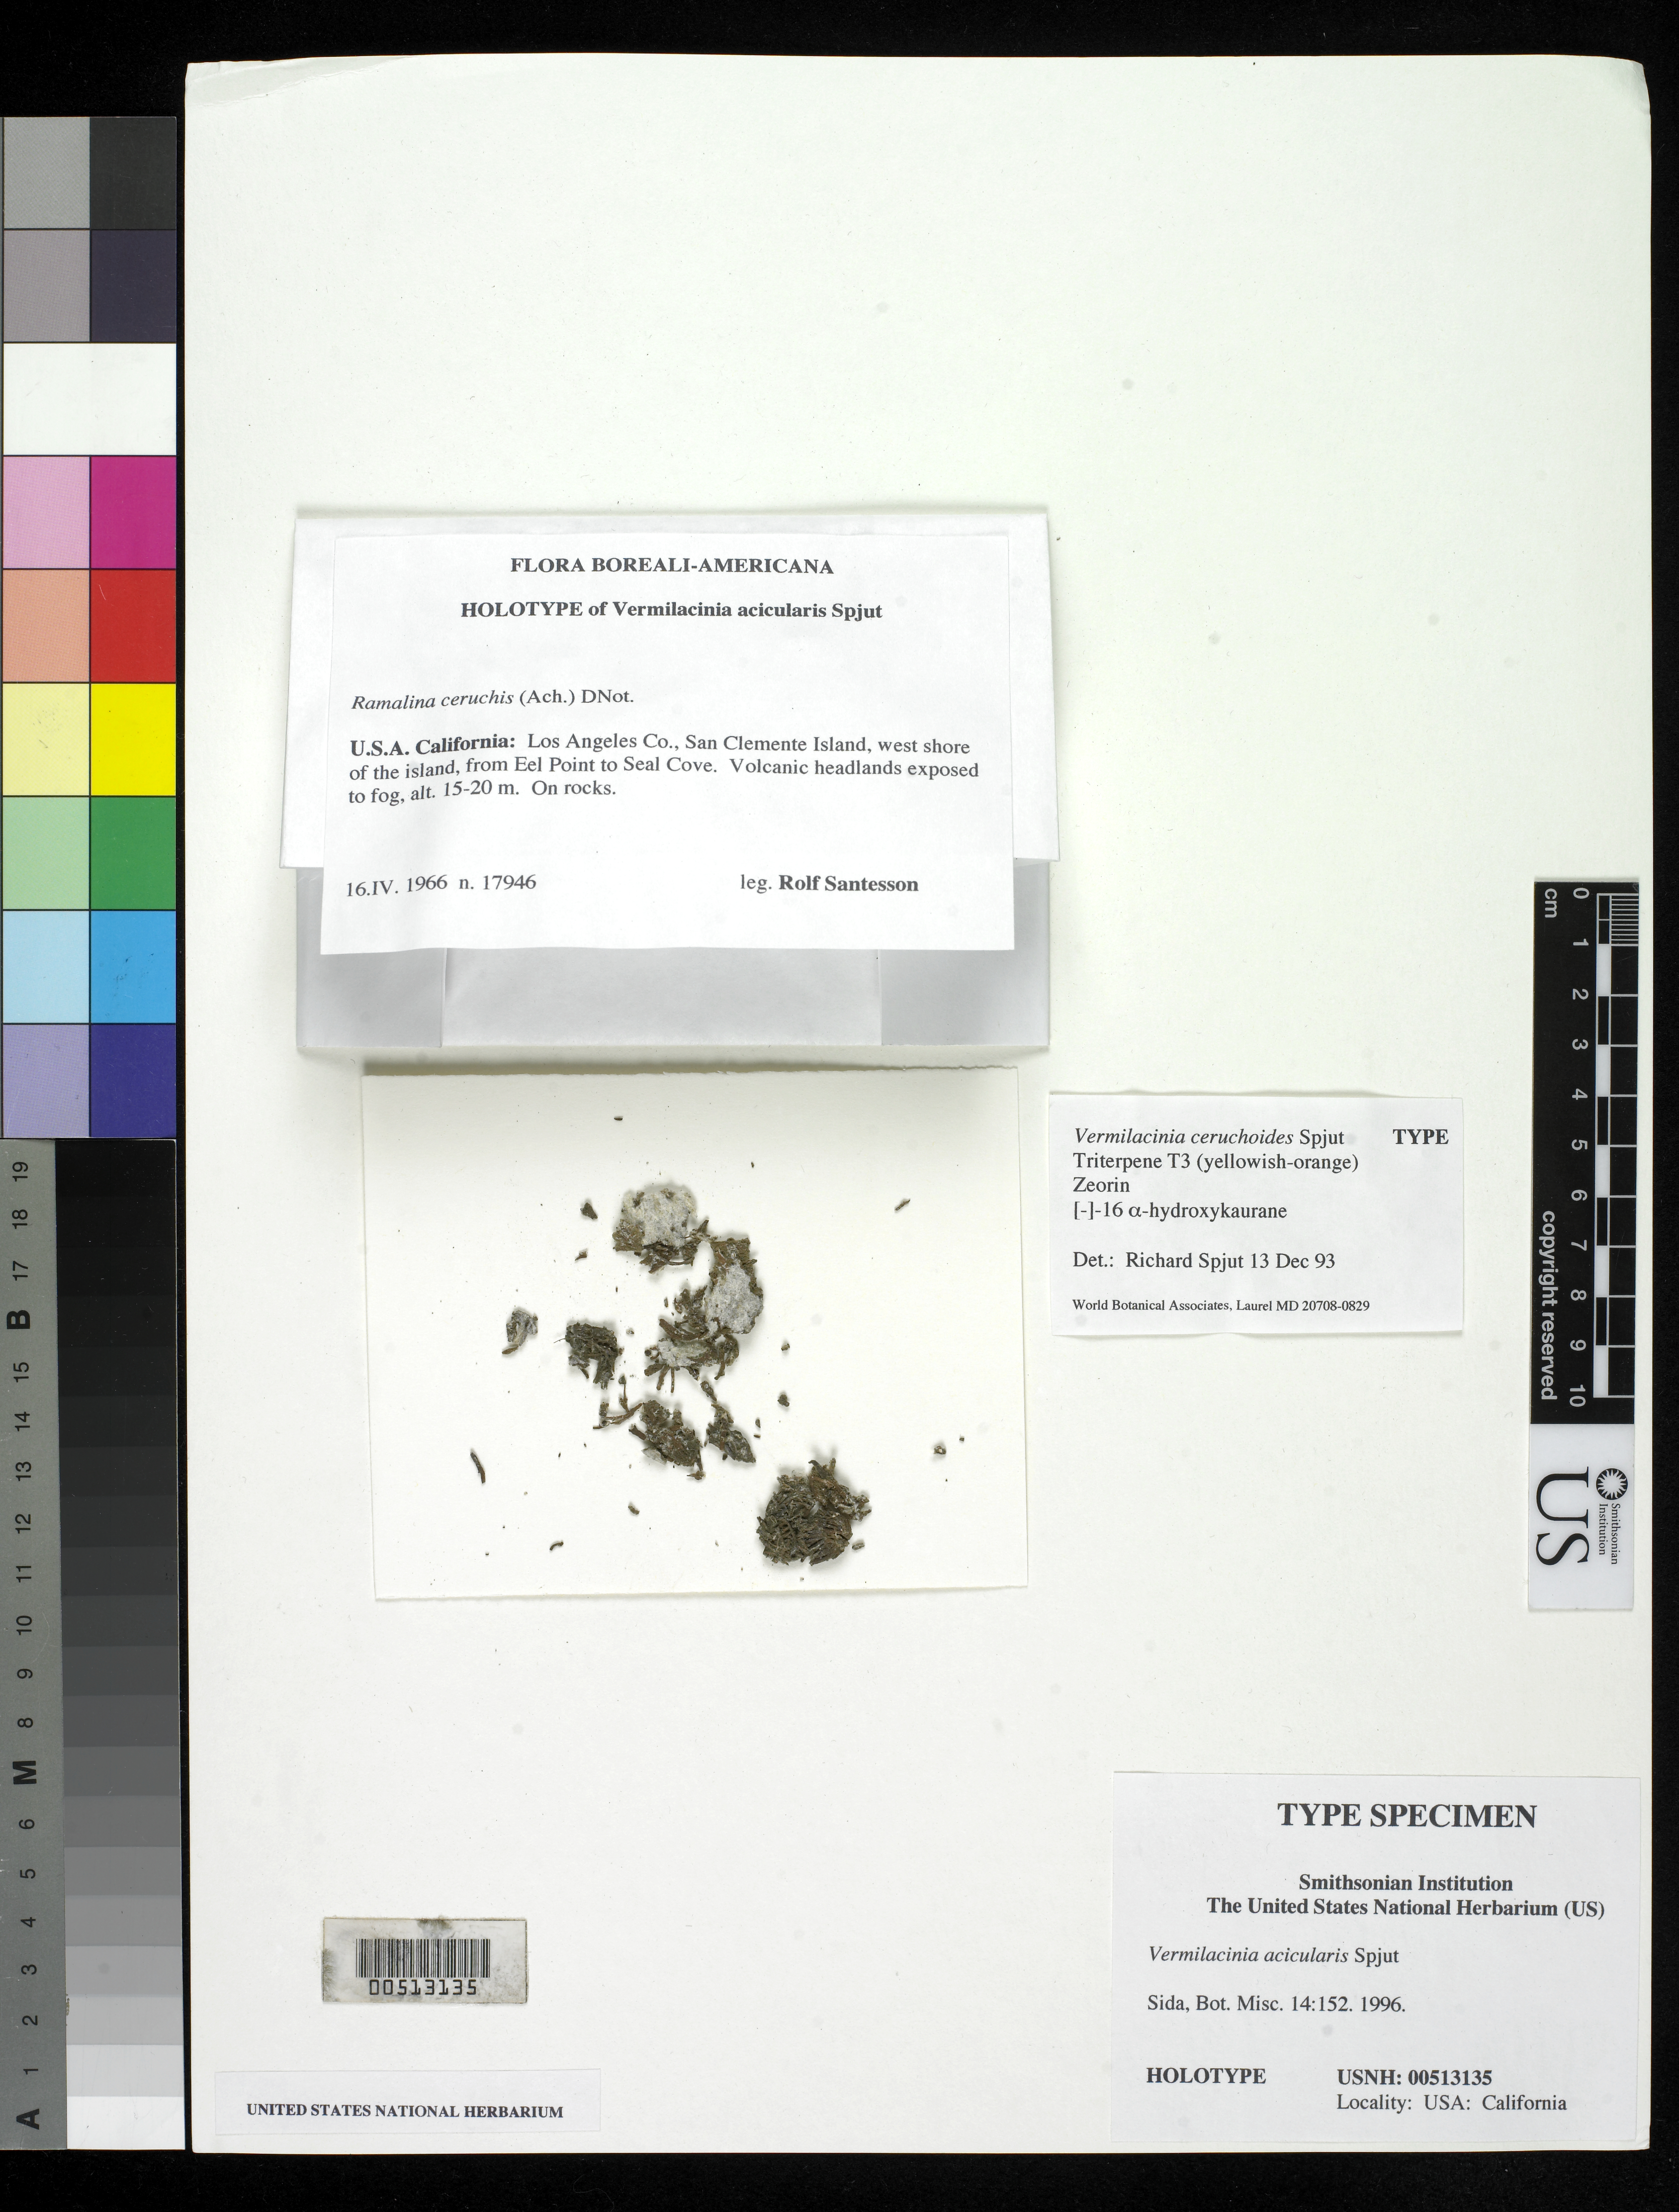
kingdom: Fungi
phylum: Ascomycota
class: Lecanoromycetes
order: Lecanorales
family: Ramalinaceae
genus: Vermilacinia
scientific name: Vermilacinia acicularis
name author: Spjut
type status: Holotype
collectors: R. Santesson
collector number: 17946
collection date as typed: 16 Apr 1966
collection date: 1966-04-16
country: United States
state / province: California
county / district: Los Angeles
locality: San Clemente Island, W shore of island, from Eel Point to Seal Cove.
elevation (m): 15